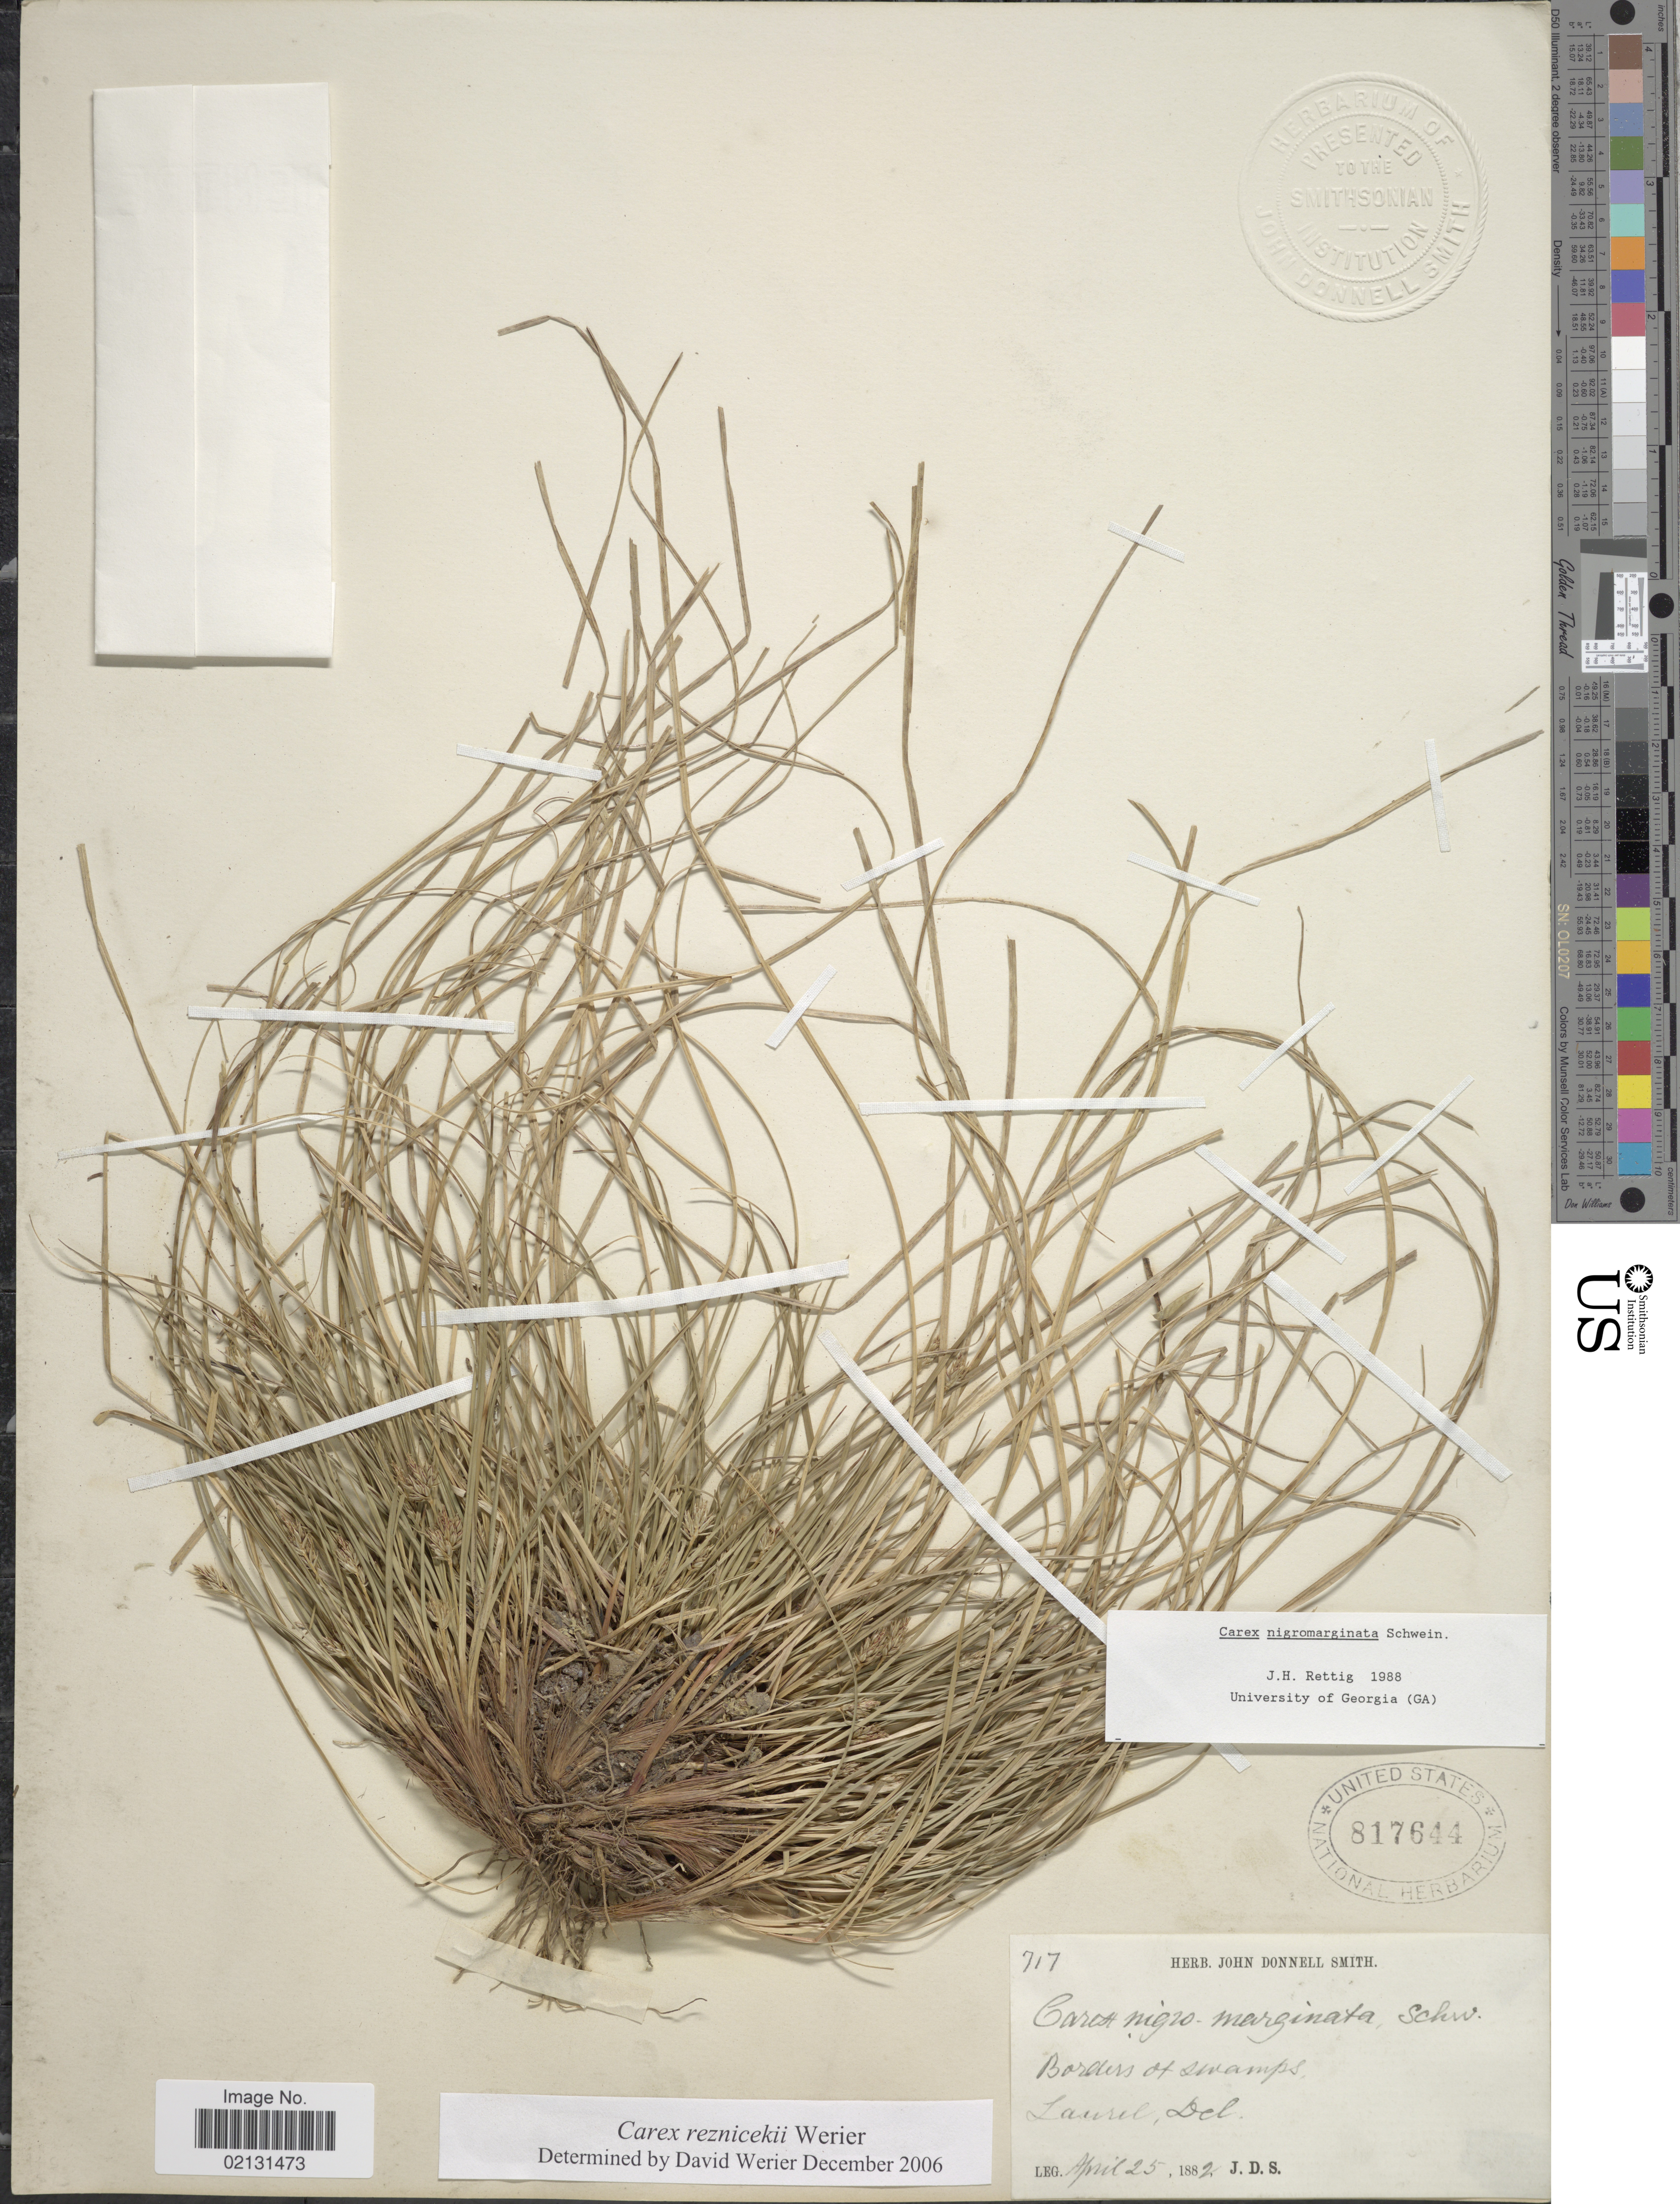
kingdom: Plantae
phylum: Tracheophyta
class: Liliopsida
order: Poales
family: Cyperaceae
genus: Carex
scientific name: Carex reznicekii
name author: Werier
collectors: J. Donnell Smith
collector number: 717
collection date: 1882-04-25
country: United States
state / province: Delaware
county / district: Sussex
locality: Borders of swamps, Laurel.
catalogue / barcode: US 817644